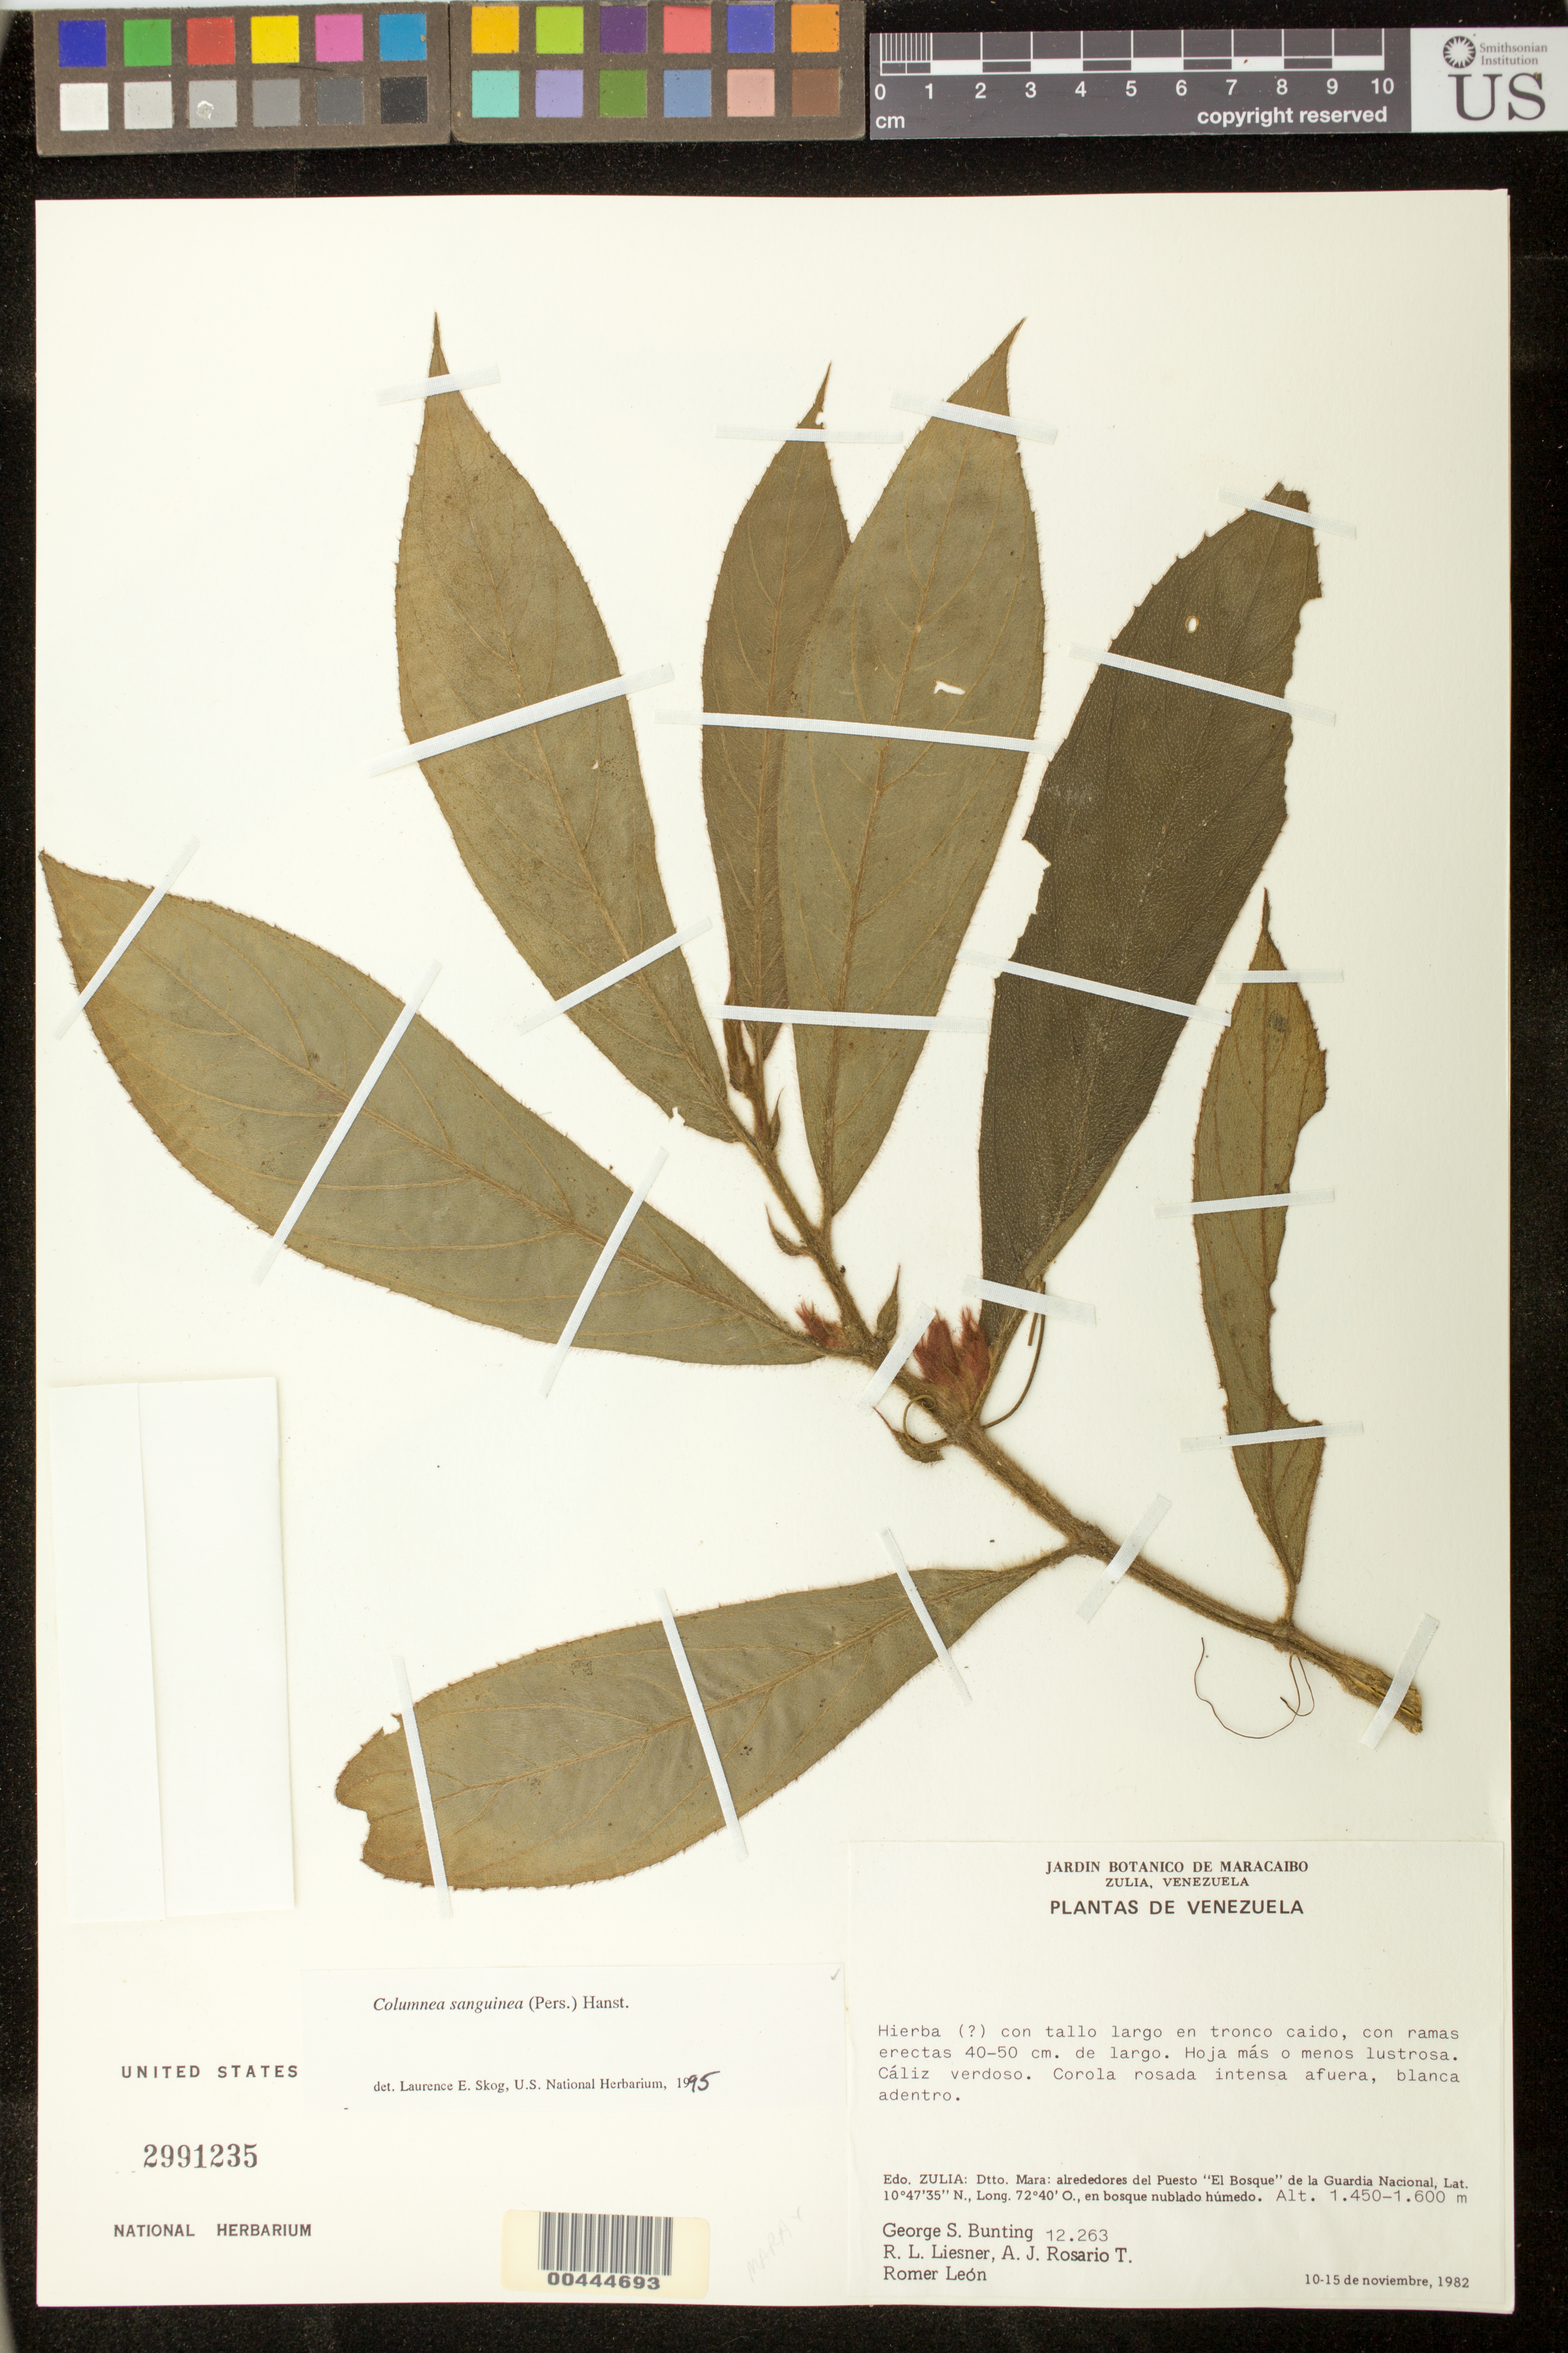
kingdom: Plantae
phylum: Tracheophyta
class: Magnoliopsida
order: Lamiales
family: Gesneriaceae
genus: Columnea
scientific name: Columnea sanguinea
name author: (Pers.) Hanst.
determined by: Skog, Laurence E.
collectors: G. S. Bunting, R. L. Liesner, A. Rosario T. & R. A. León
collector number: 12263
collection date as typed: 10-15 Nov 1982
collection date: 1982-11-10/1982-11-15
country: Venezuela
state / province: Zulia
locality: Dist. Mara, environs of Puesto "El Bosque" de la Guardia Nacional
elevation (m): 1450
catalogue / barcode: US 2991235